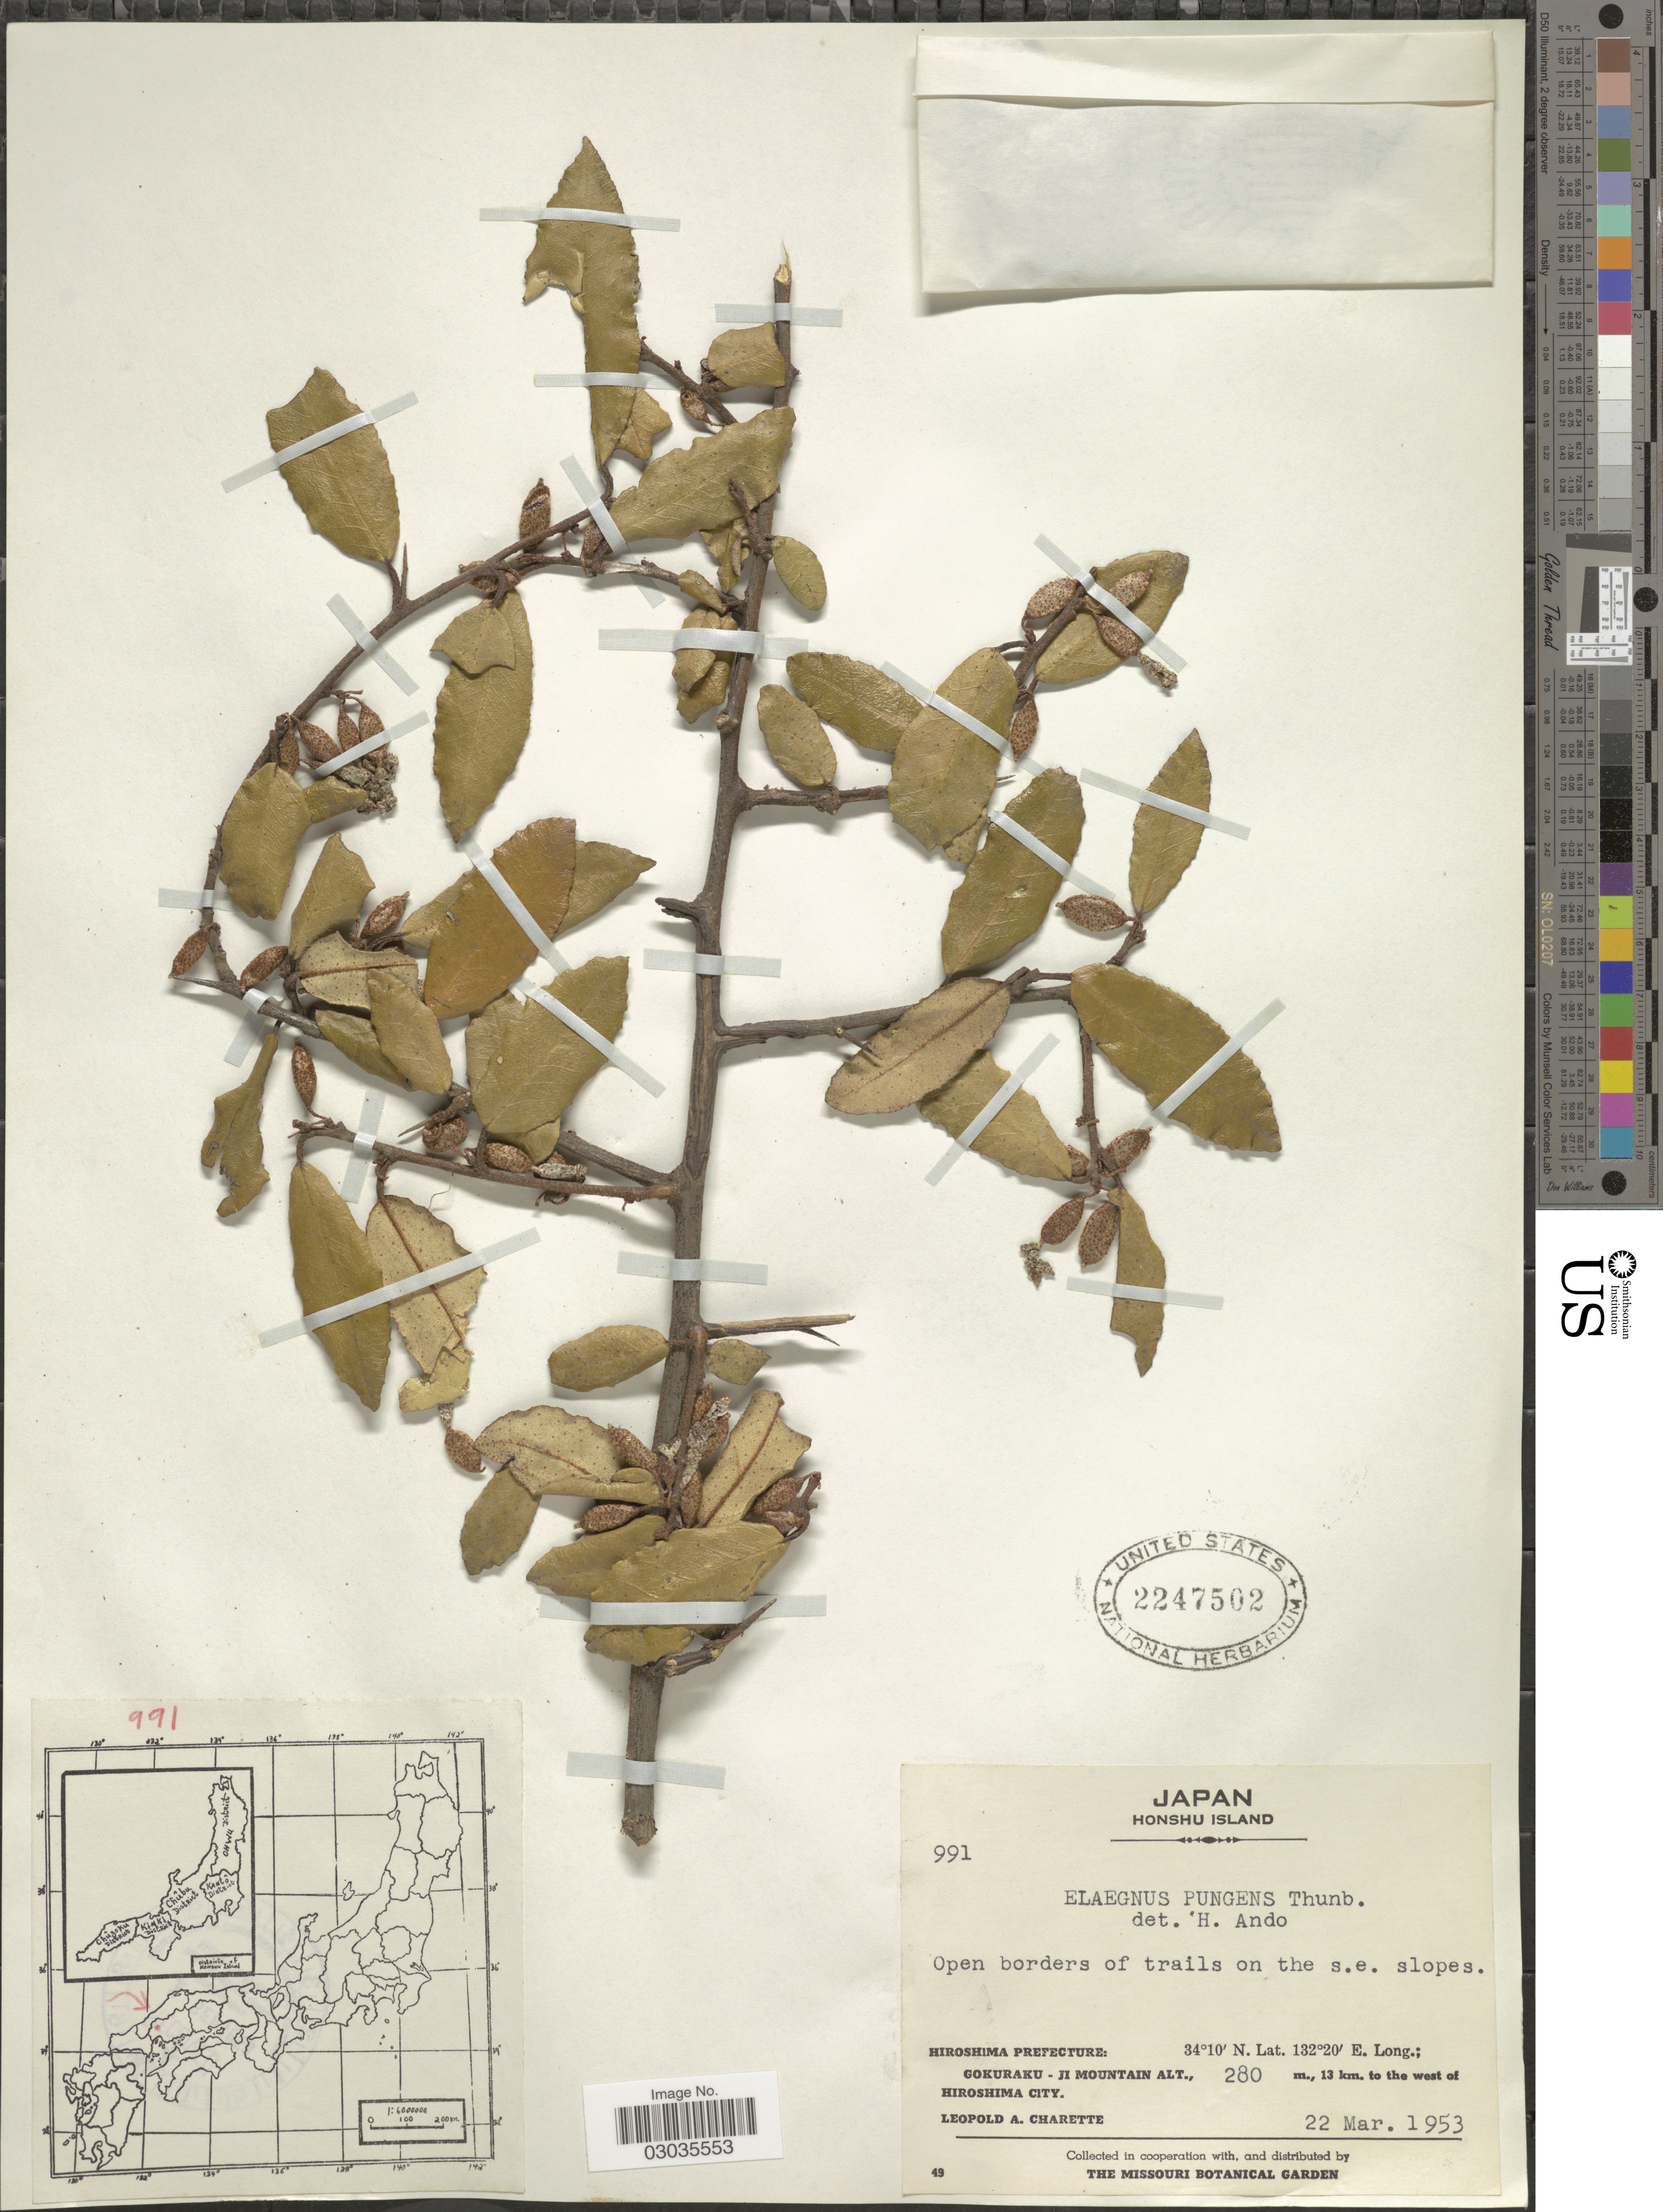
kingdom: Plantae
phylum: Tracheophyta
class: Magnoliopsida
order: Rosales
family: Elaeagnaceae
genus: Elaeagnus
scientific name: Elaeagnus pungens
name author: Thunb.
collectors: L. A. Charette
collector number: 991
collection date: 1953-03-22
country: Japan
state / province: Hirosima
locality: Honshu Island. Hiroshima Prefecture: Gokuraku - Ji Mountain, 13 km. to the west of Hiroshima City.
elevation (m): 280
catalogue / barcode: US 2247502